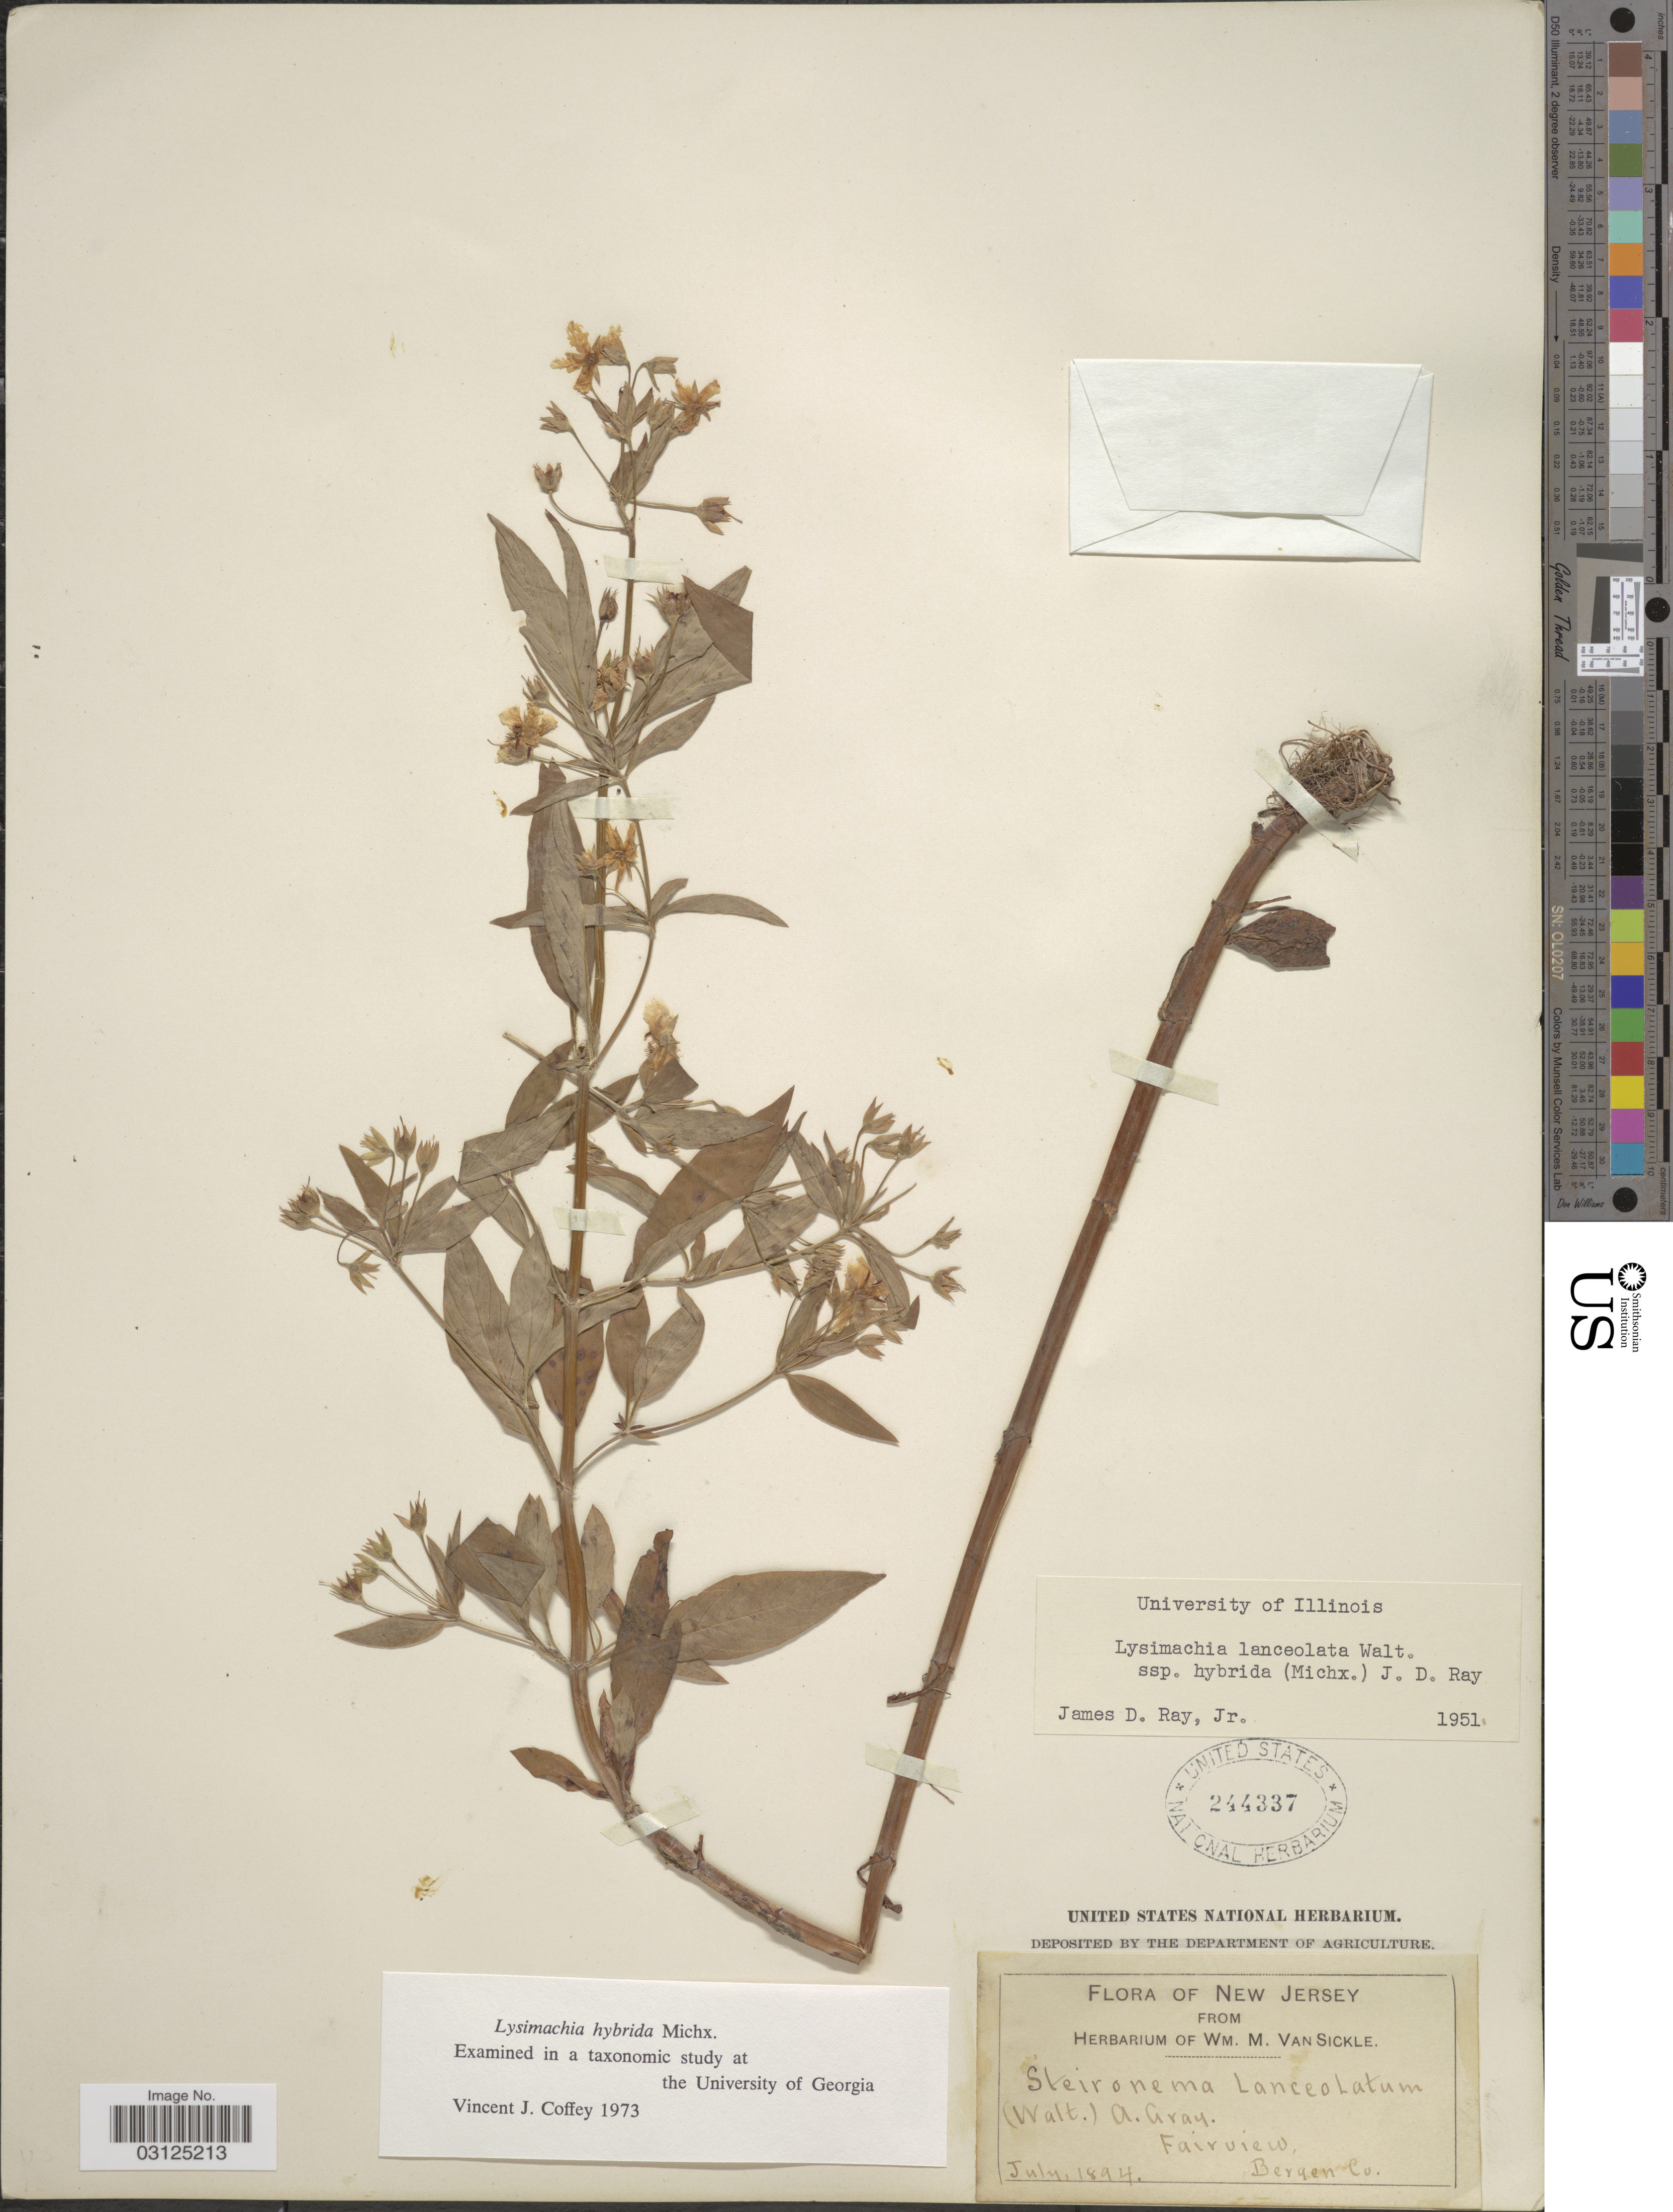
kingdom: Plantae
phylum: Tracheophyta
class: Magnoliopsida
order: Ericales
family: Primulaceae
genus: Lysimachia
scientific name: Lysimachia hybrida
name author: Michx.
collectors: ex herb. Wm. M. Van Sickle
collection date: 1894-07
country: United States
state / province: New Jersey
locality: Fairview, Bergen Co.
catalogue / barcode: US 244337